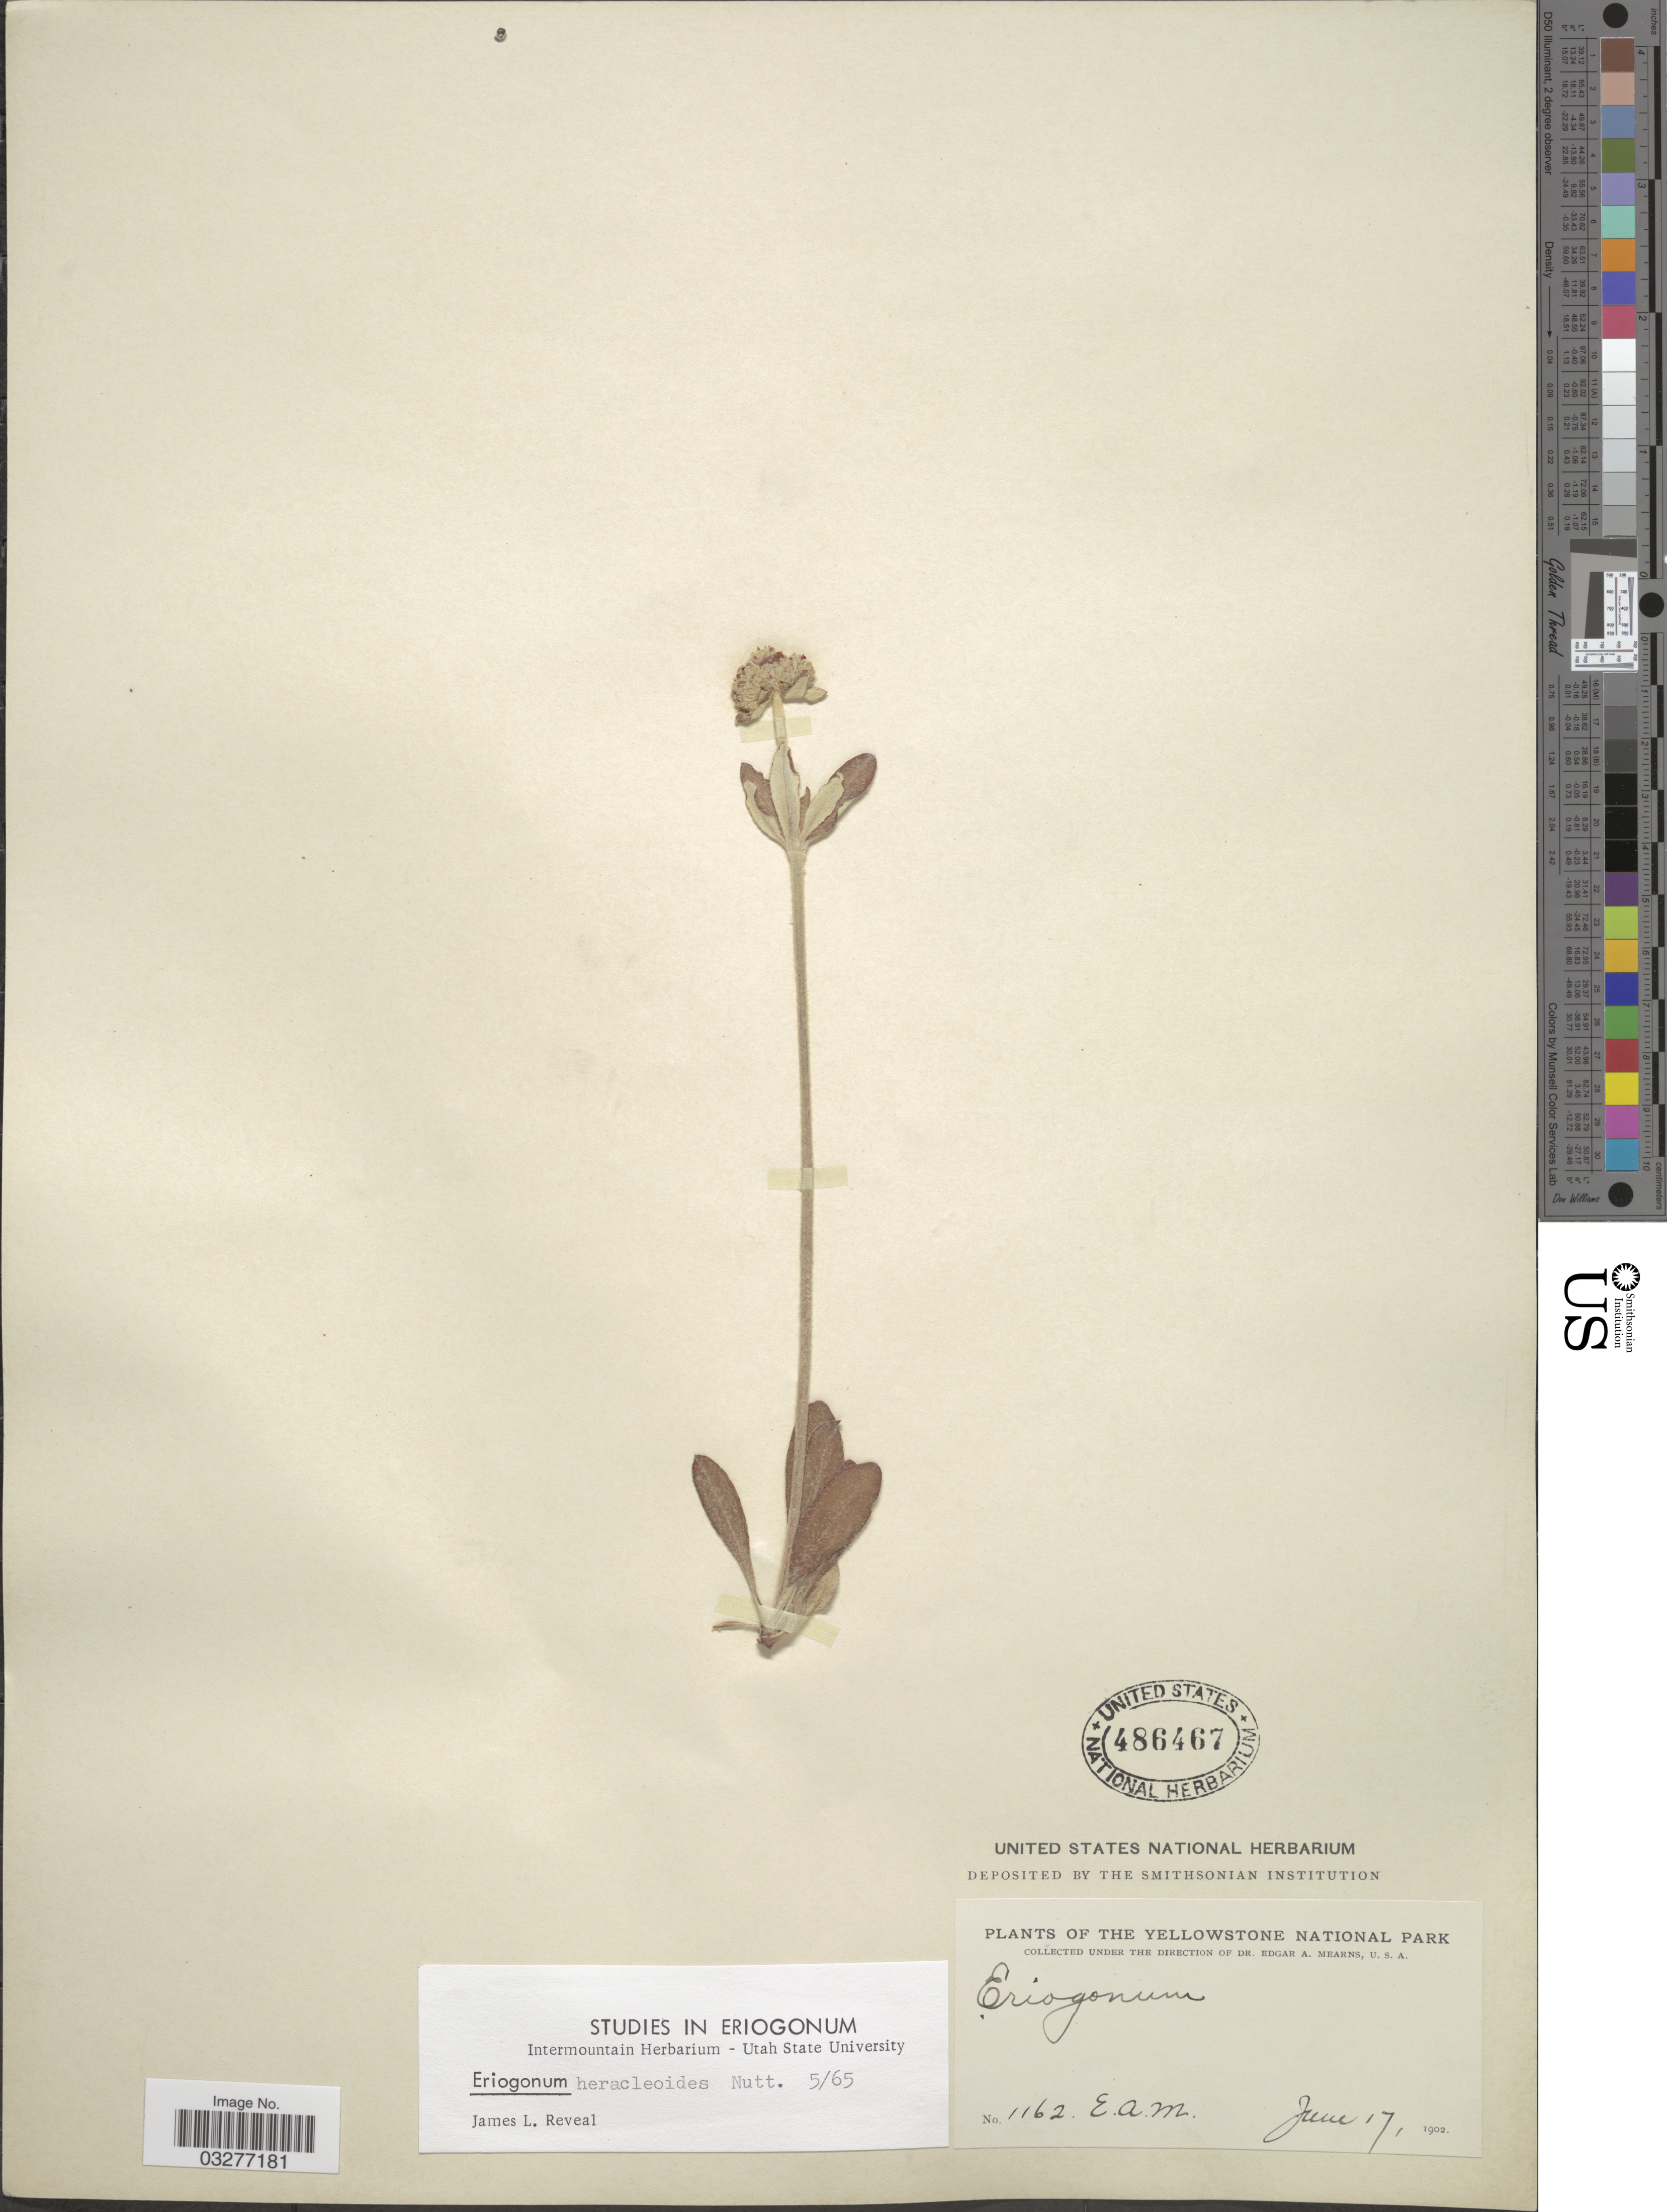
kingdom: Plantae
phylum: Tracheophyta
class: Magnoliopsida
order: Caryophyllales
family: Polygonaceae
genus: Eriogonum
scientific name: Eriogonum heracleoides var. heracleoides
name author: Nutt.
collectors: E. A. Mearns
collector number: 1162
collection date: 1902-06-17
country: United States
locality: The Yellowstone National Park.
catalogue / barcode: US 486467